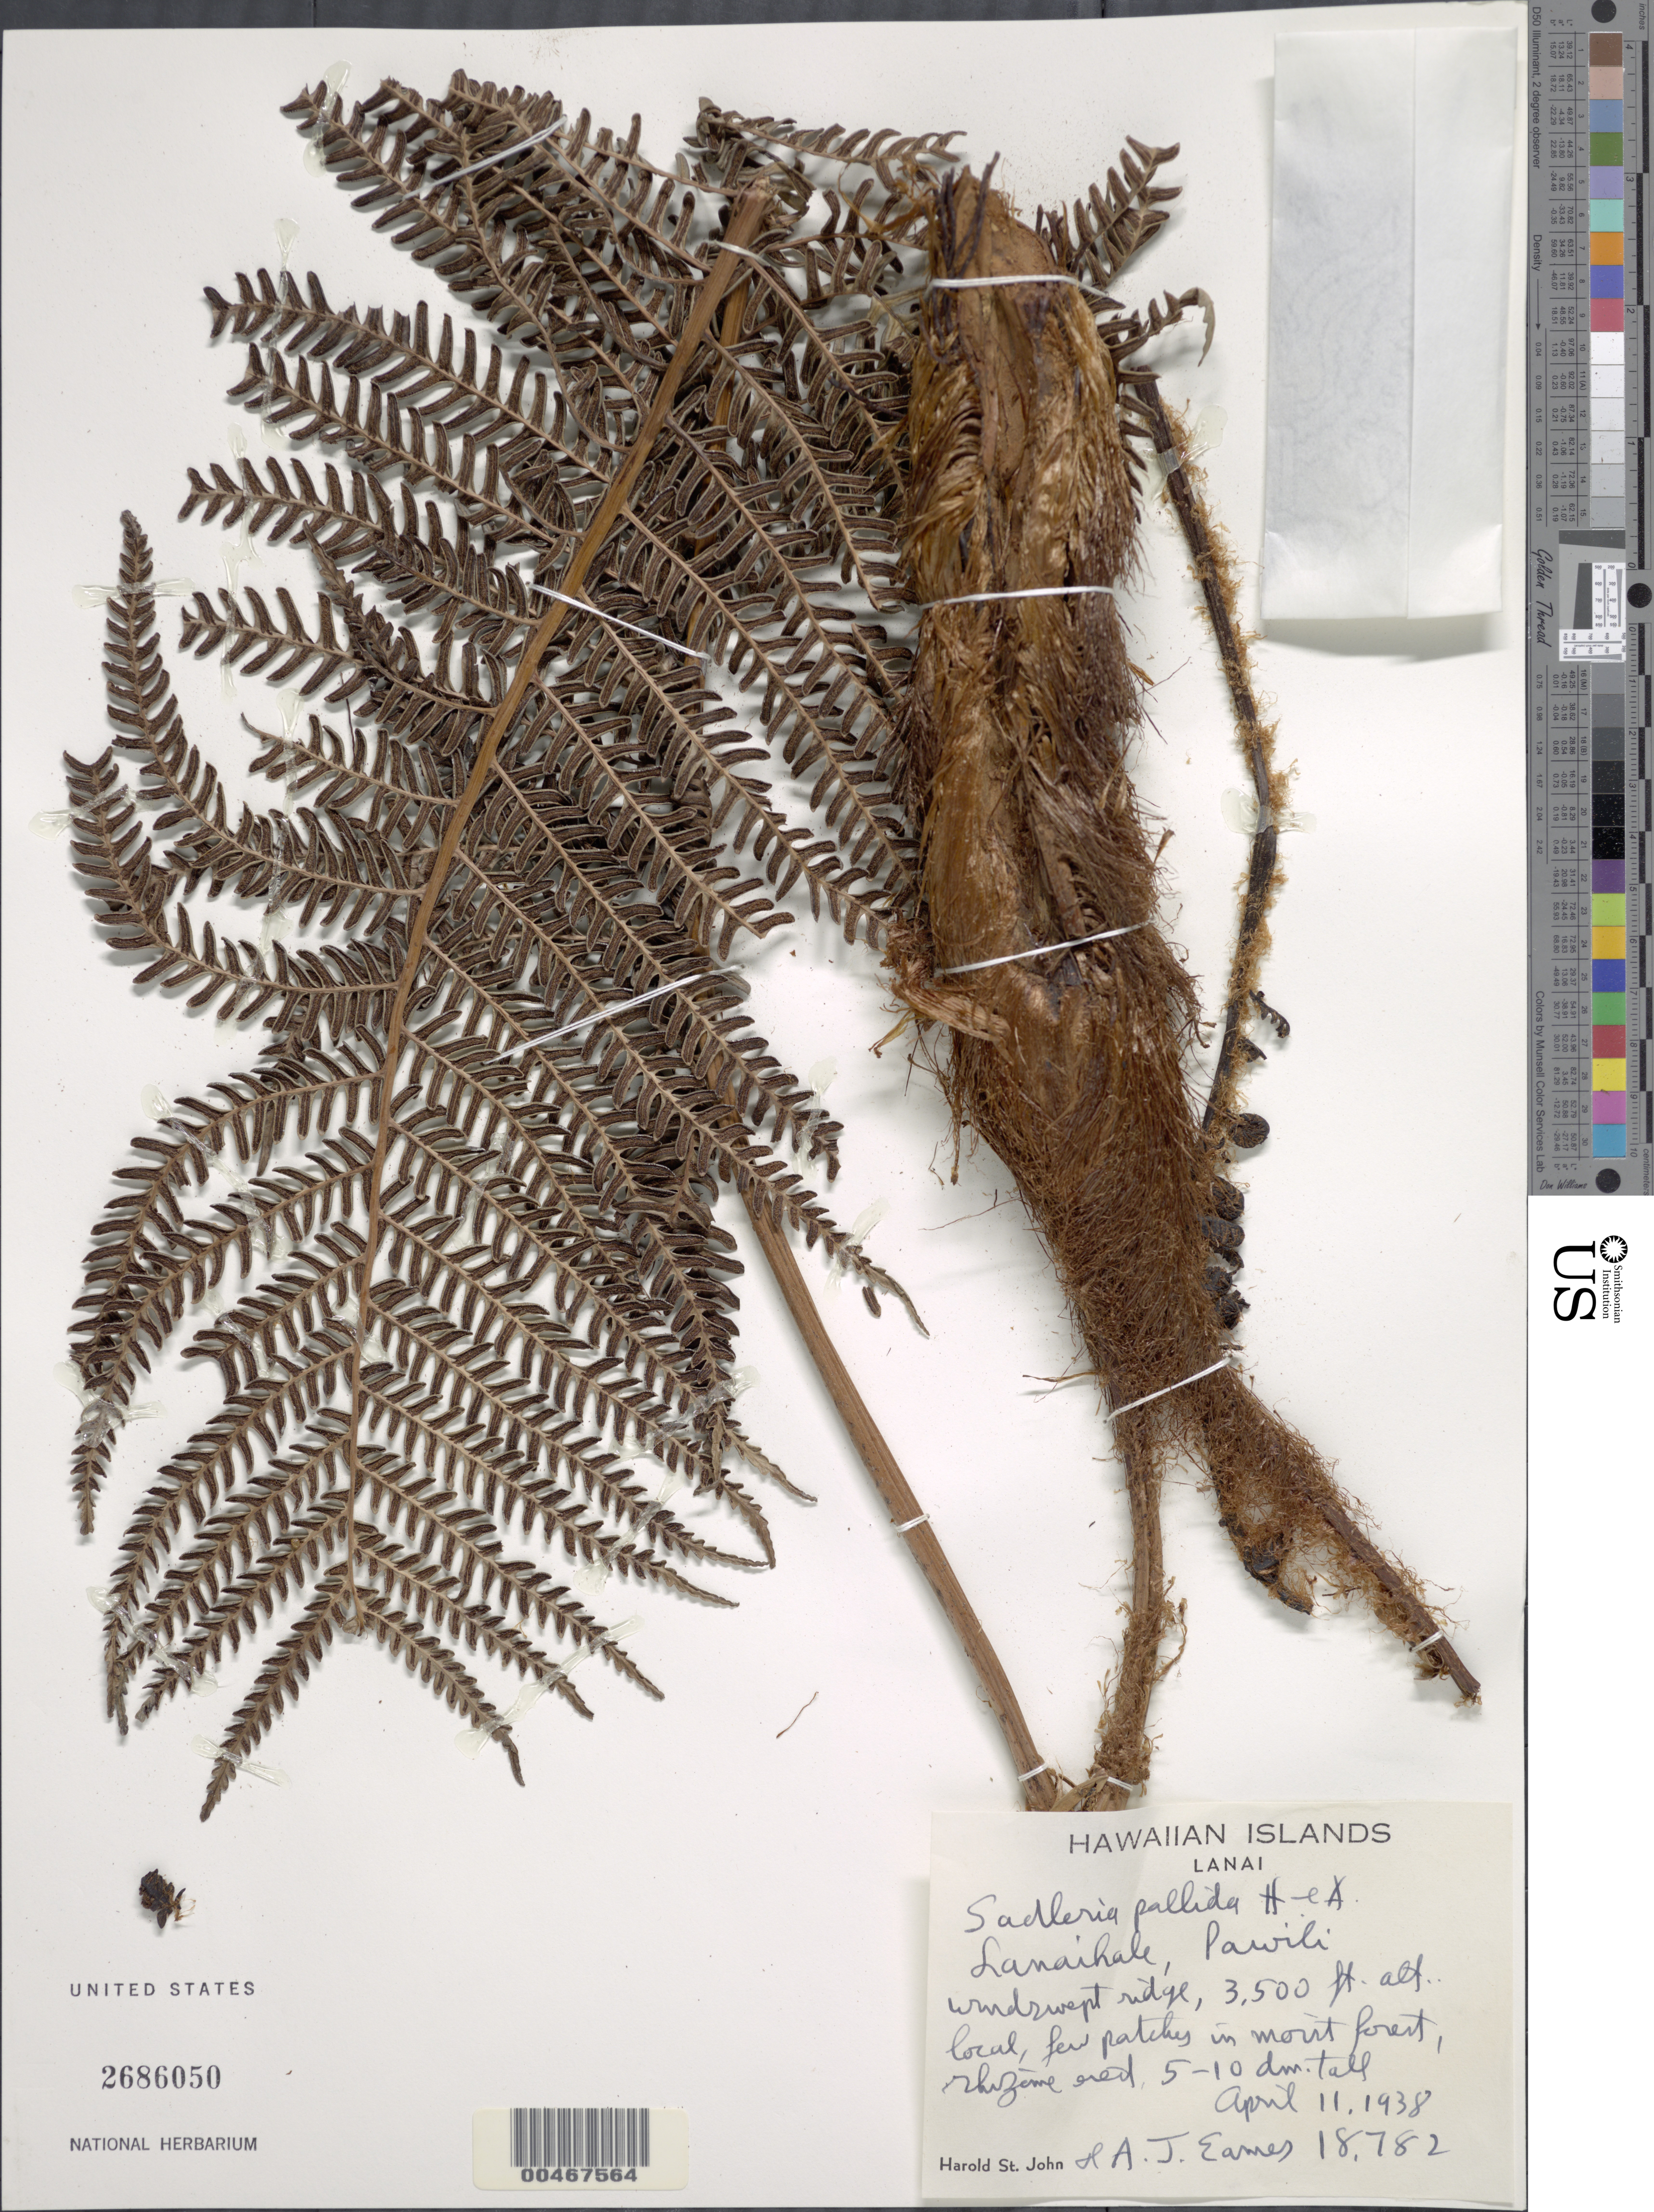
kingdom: Plantae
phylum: Tracheophyta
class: Polypodiopsida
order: Polypodiales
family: Blechnaceae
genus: Sadleria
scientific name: Sadleria pallida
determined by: Minard, D. J.; Lloyd, R. M.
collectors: H. St. John & A. J. Eames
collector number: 18782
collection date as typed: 11 Apr 1938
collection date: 1938-04-11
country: United States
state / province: Hawaii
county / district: Maui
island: Lana'i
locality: lanaihale, Pawili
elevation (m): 1067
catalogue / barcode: US 2686050